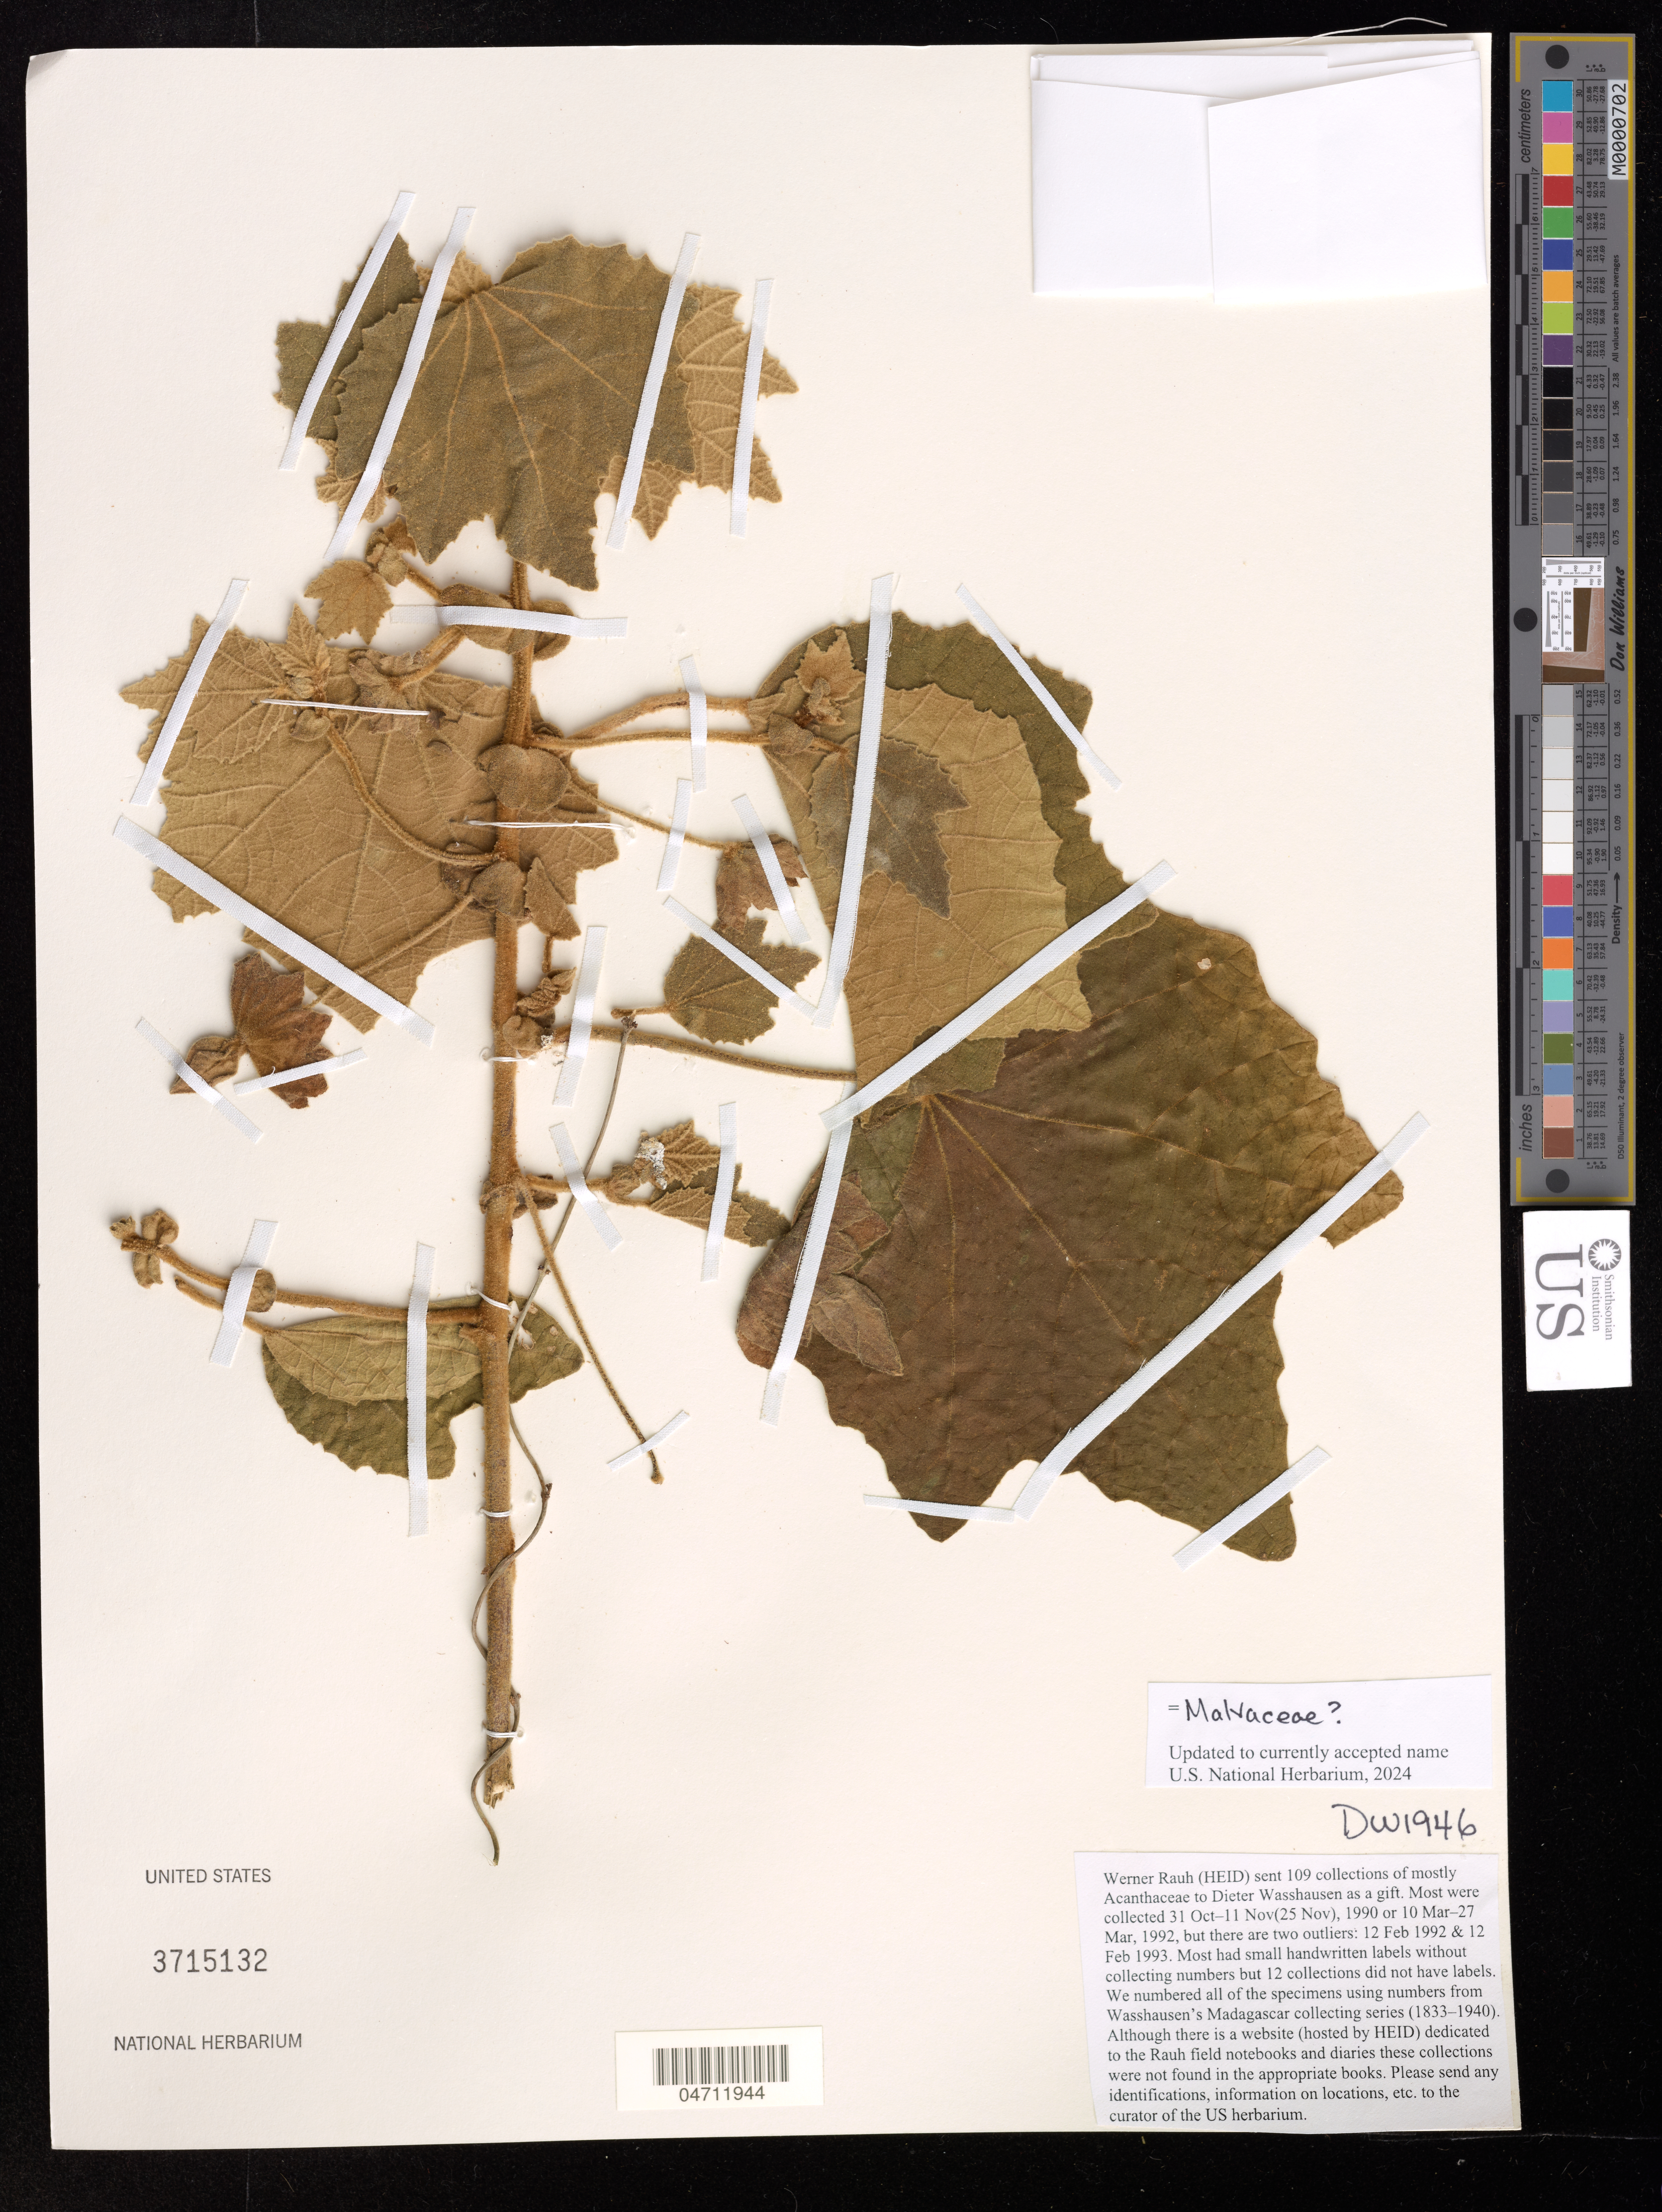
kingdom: Plantae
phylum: Tracheophyta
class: Magnoliopsida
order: Malvales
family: Malvaceae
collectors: W. Rauh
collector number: DW 1946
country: Madagascar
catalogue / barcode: US 3715132